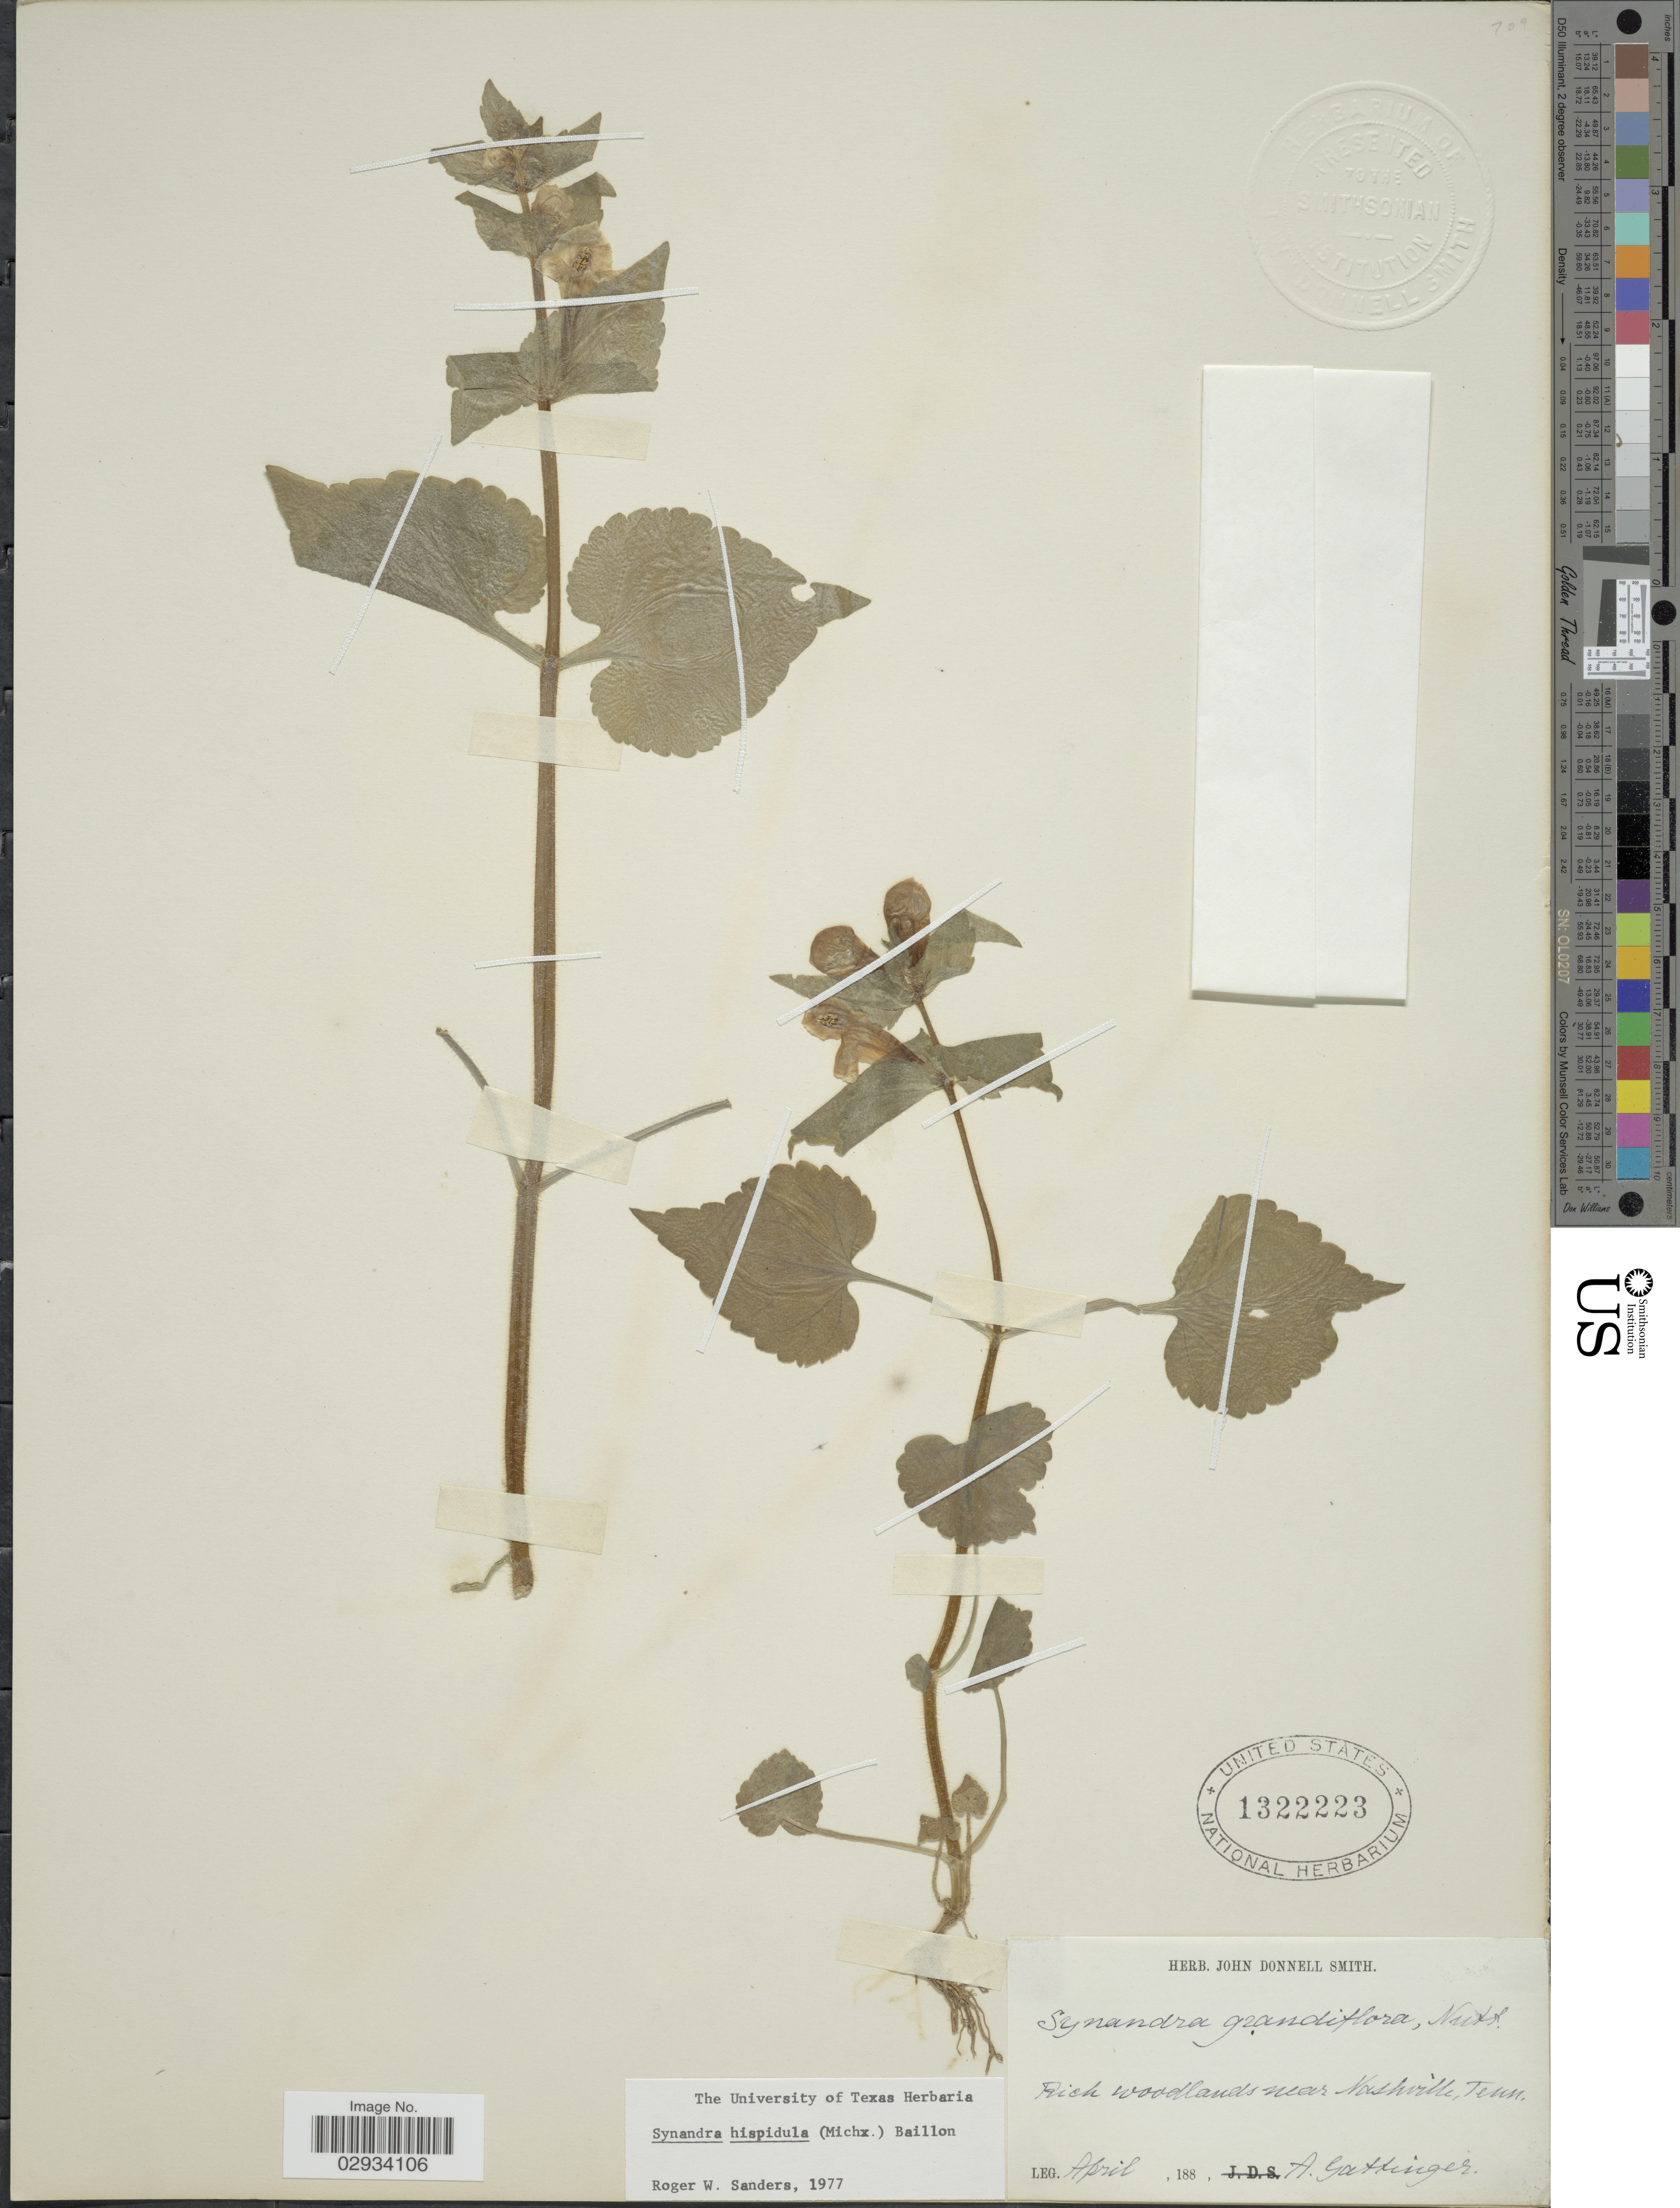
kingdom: Plantae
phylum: Tracheophyta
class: Magnoliopsida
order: Lamiales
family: Lamiaceae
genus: Synandra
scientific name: Synandra hispidula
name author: (Michx.) Baill.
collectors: A. Gattinger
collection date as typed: April 188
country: United States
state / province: Tennessee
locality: Near Nashville, Tenn.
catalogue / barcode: US 1322223